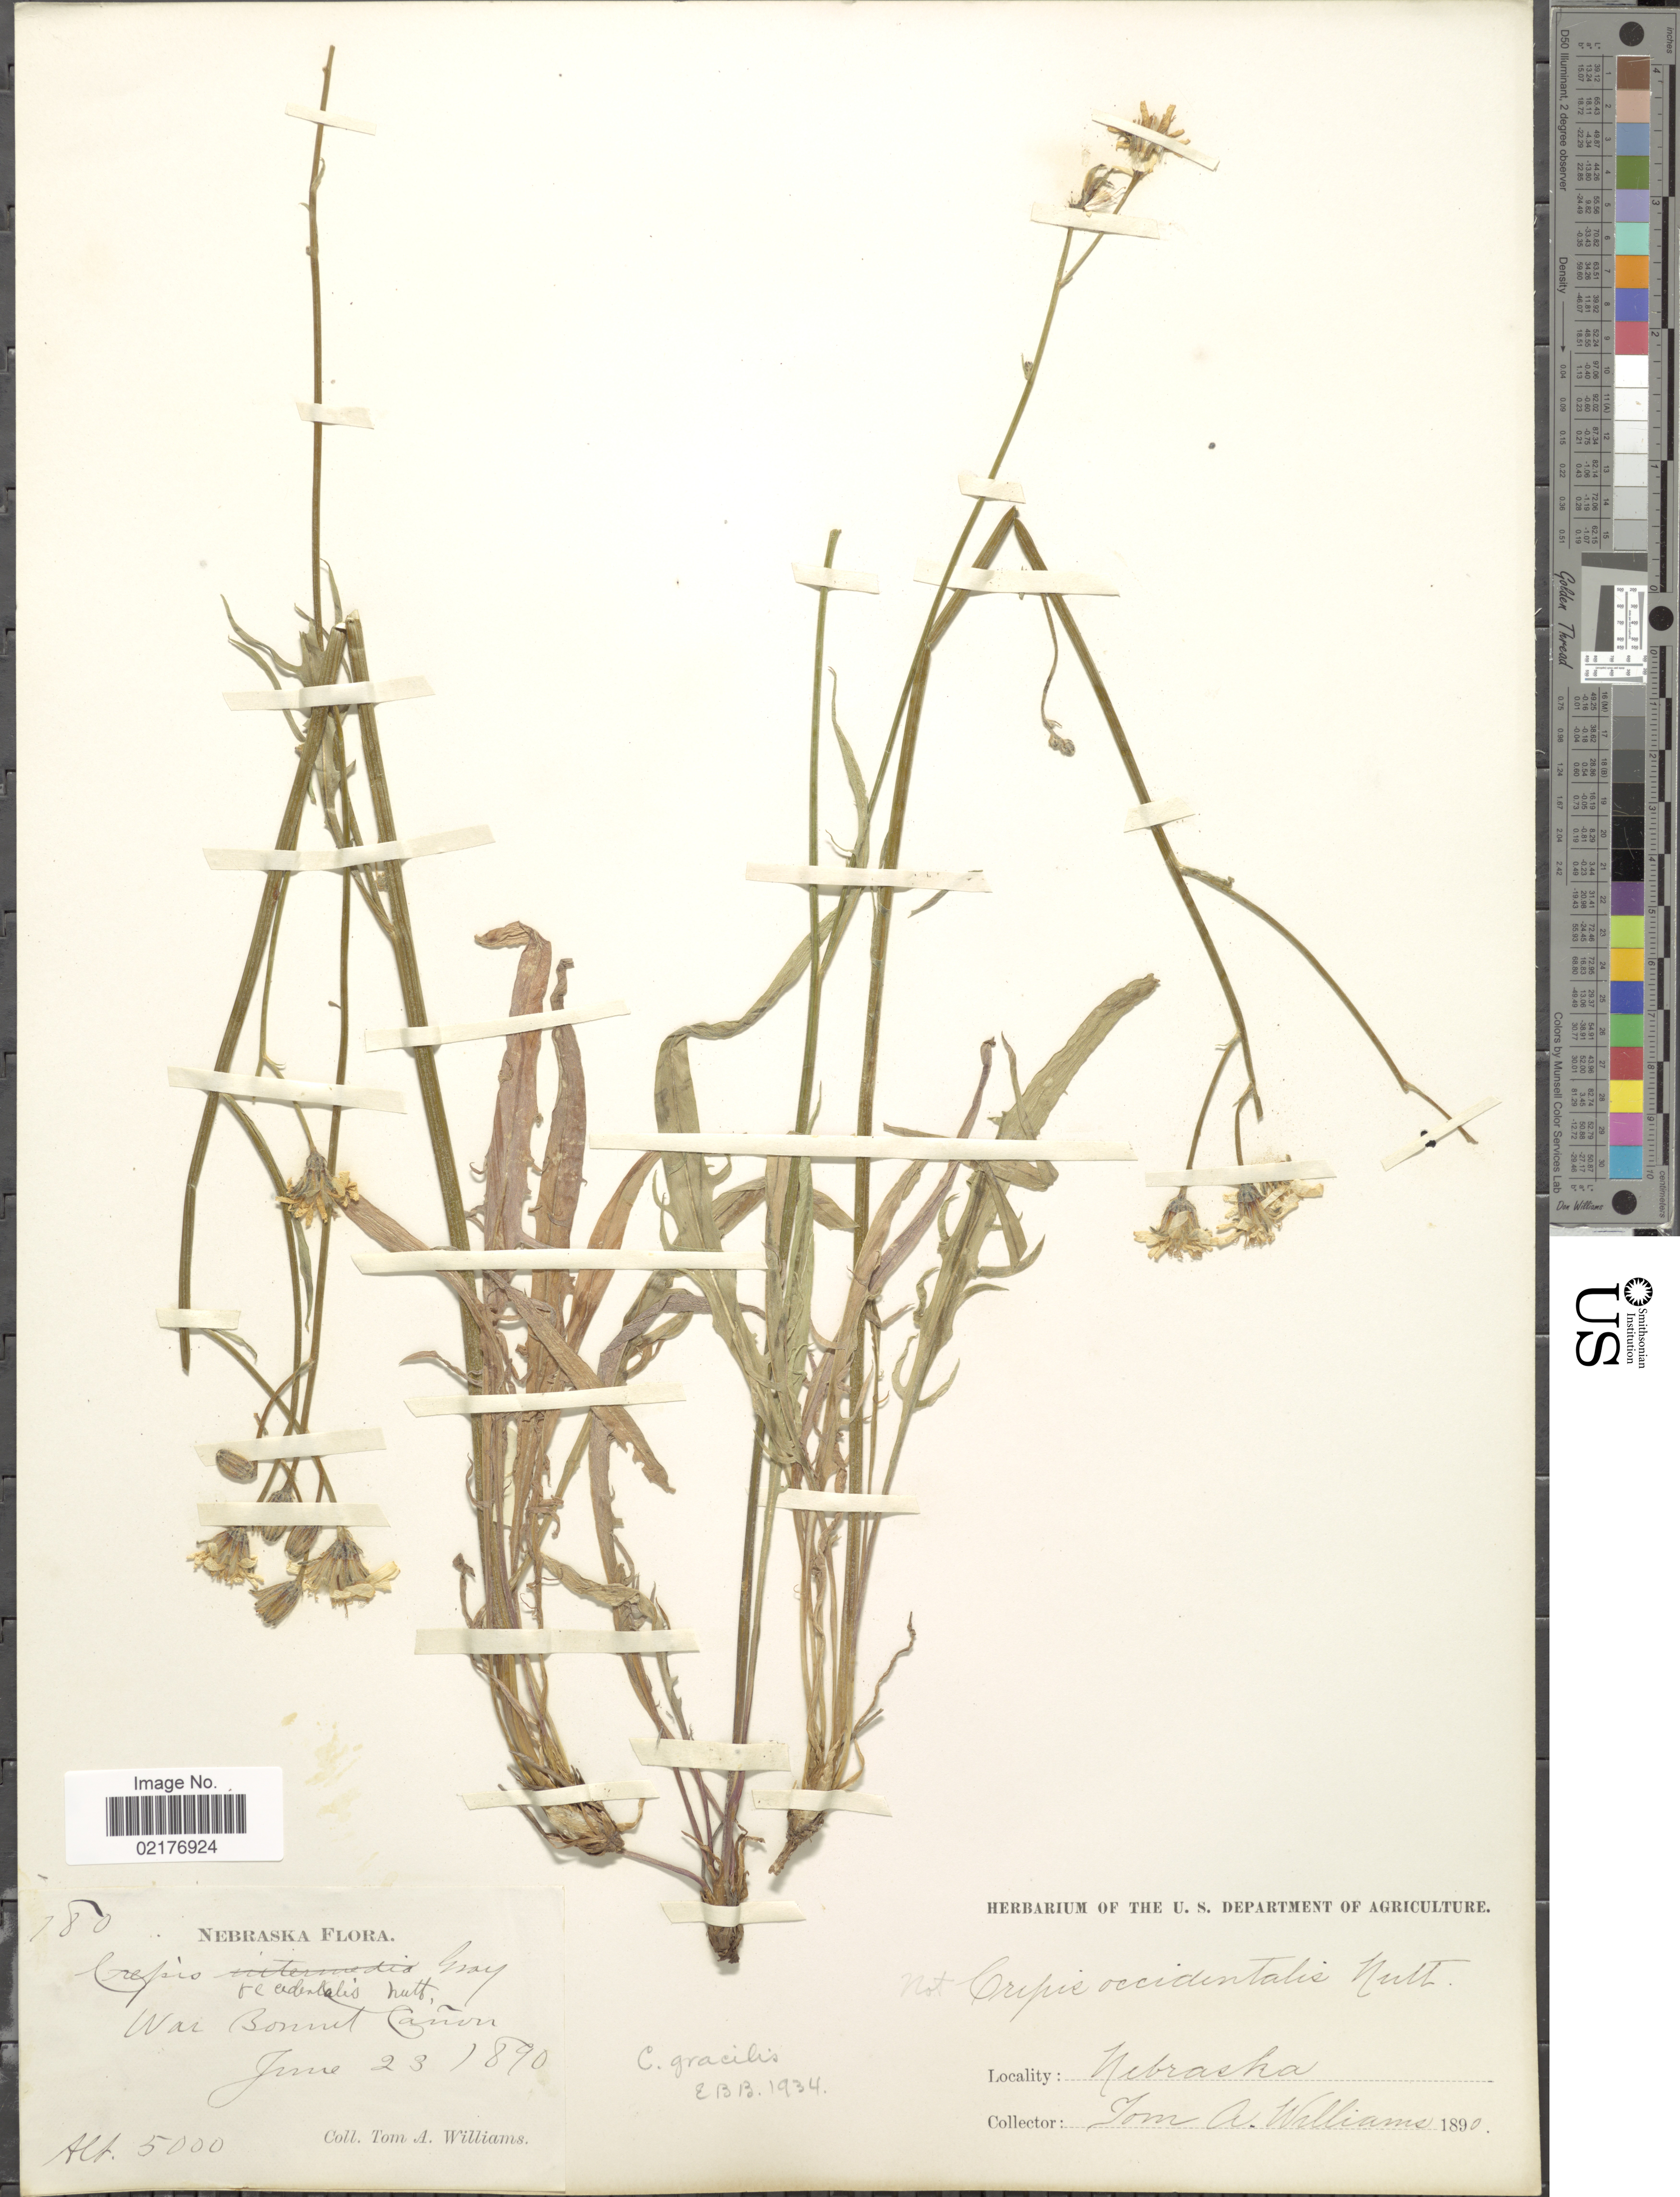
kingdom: Plantae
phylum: Tracheophyta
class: Magnoliopsida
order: Asterales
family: Asteraceae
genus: Crepis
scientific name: Crepis atribarba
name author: A. Heller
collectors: T. A. Williams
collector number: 180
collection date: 1890-06-23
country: United States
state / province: Nebraska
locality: War Bonnet Canon